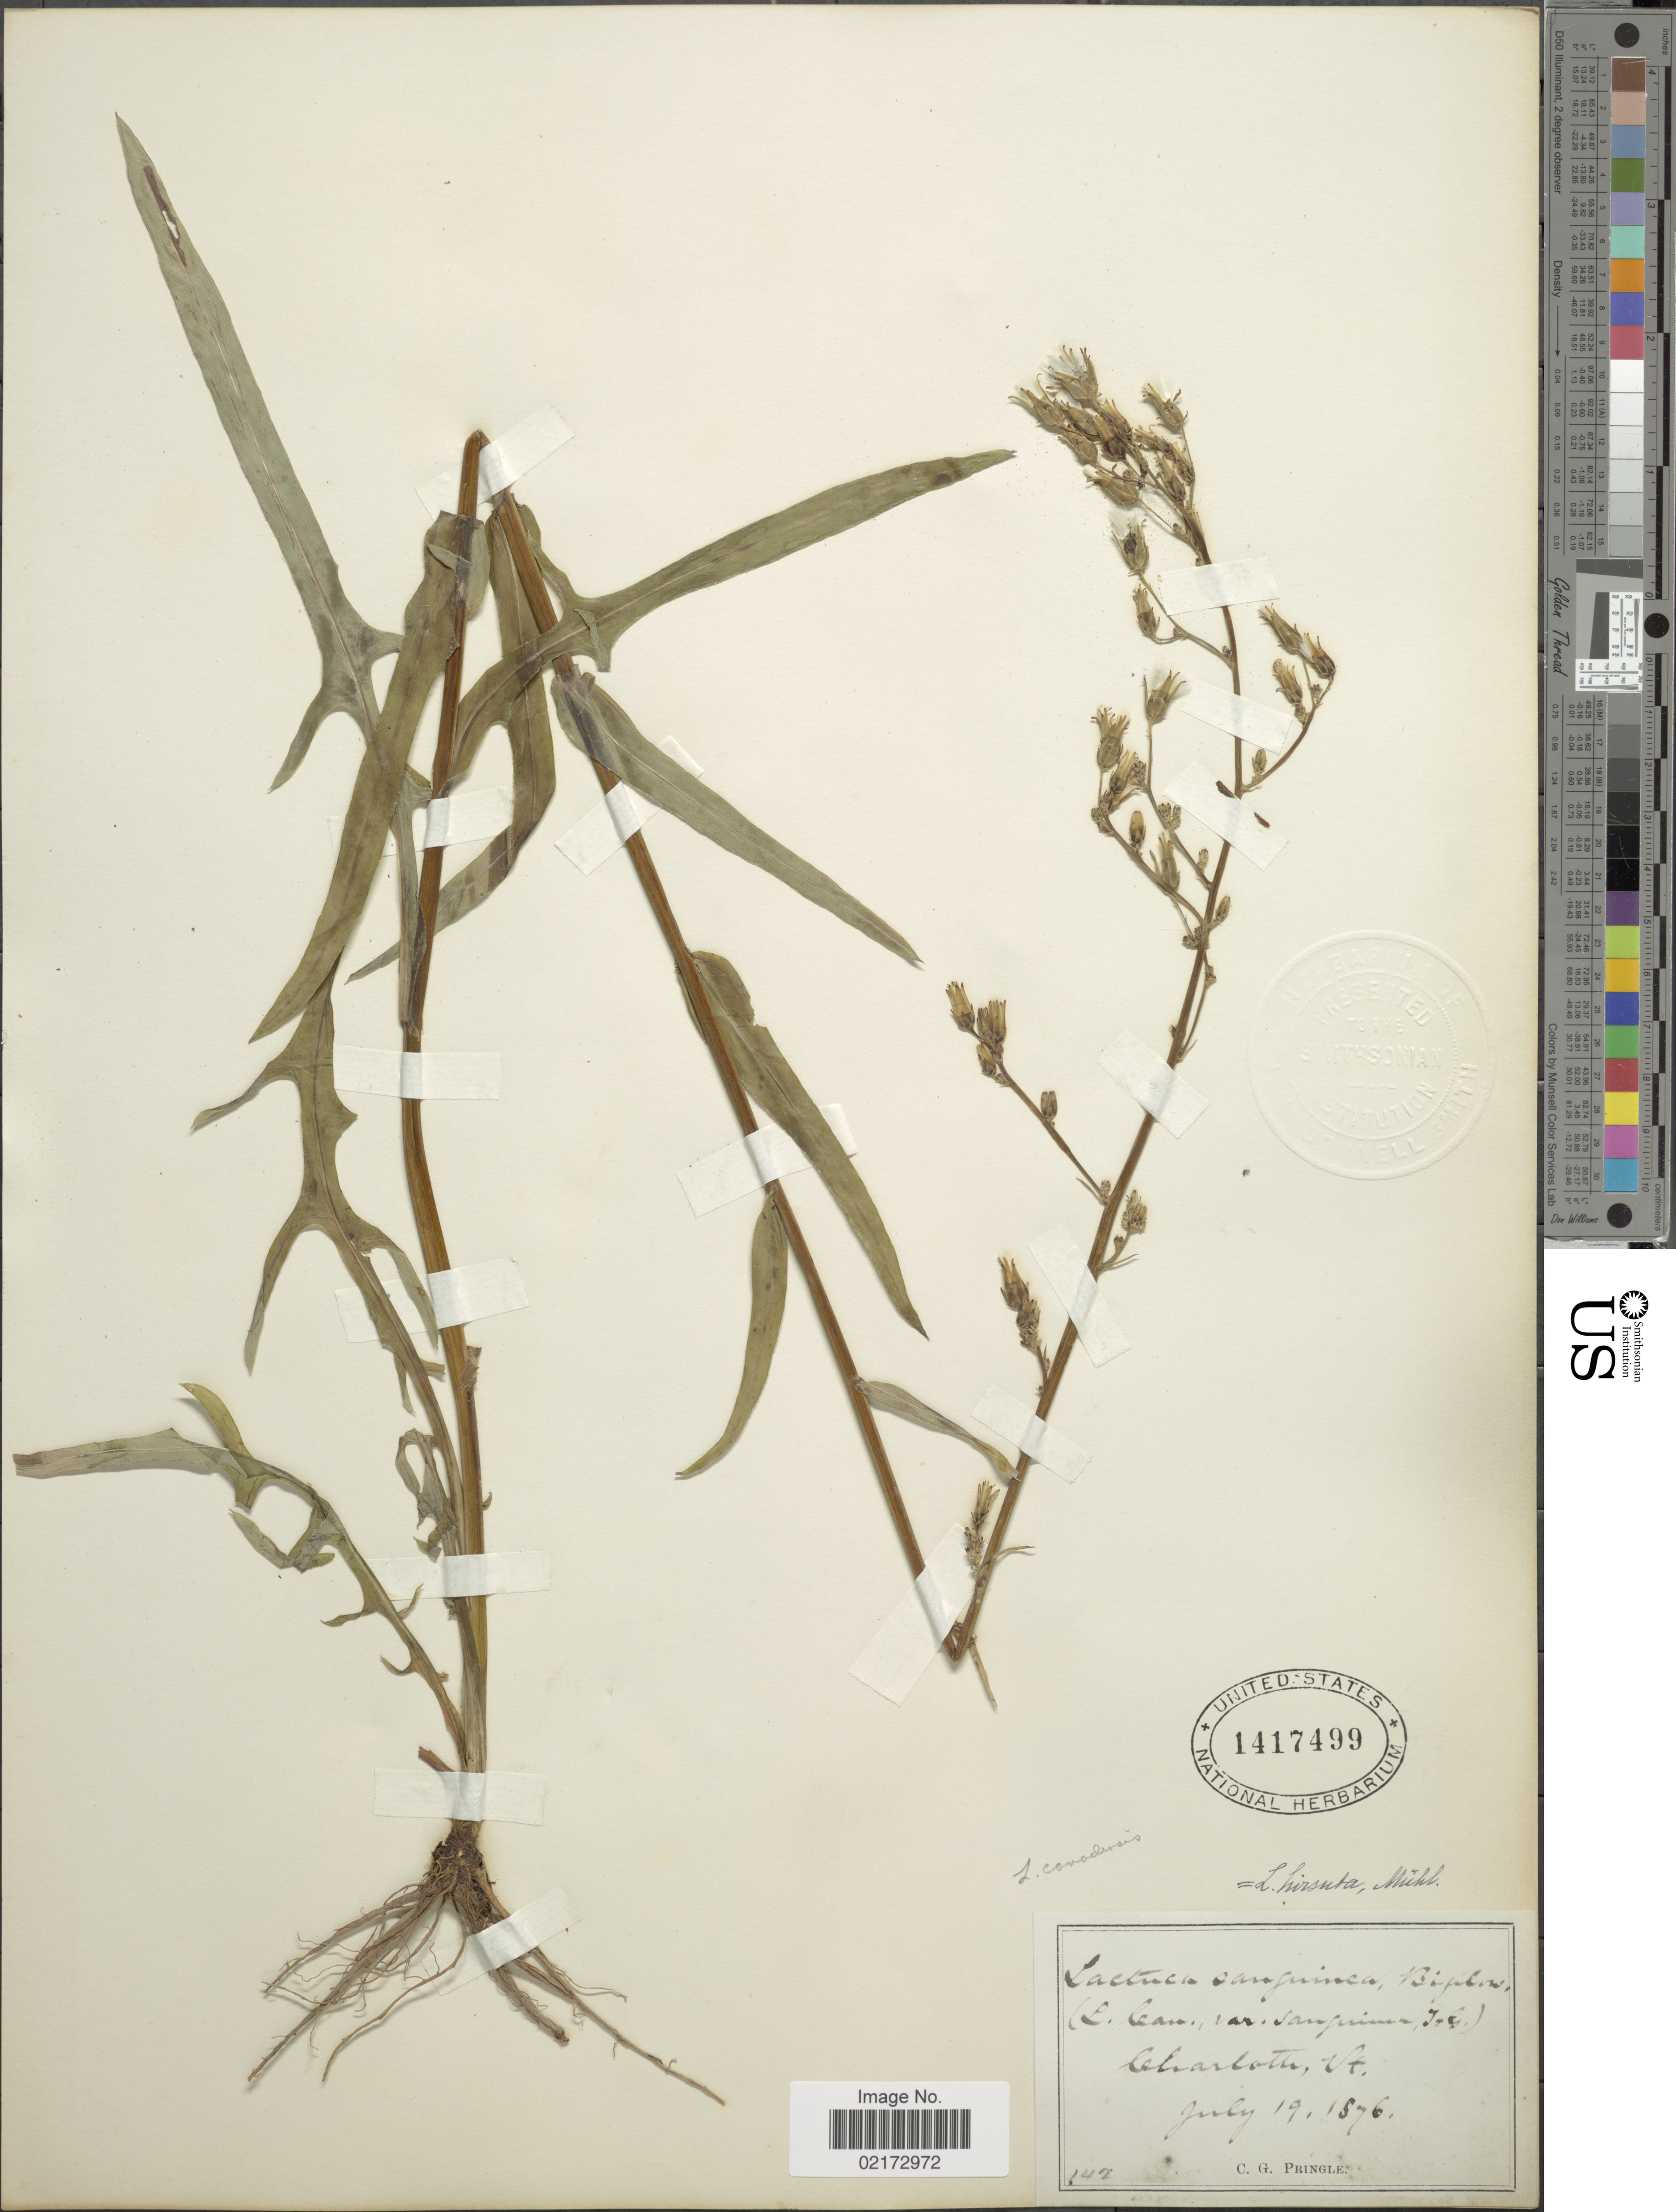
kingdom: Plantae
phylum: Tracheophyta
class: Magnoliopsida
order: Asterales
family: Asteraceae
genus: Lactuca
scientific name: Lactuca canadensis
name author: L.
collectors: C. G. Pringle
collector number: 142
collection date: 1876-07-19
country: United States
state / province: Vermont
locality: Charloth, Vt.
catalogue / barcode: US 1417499